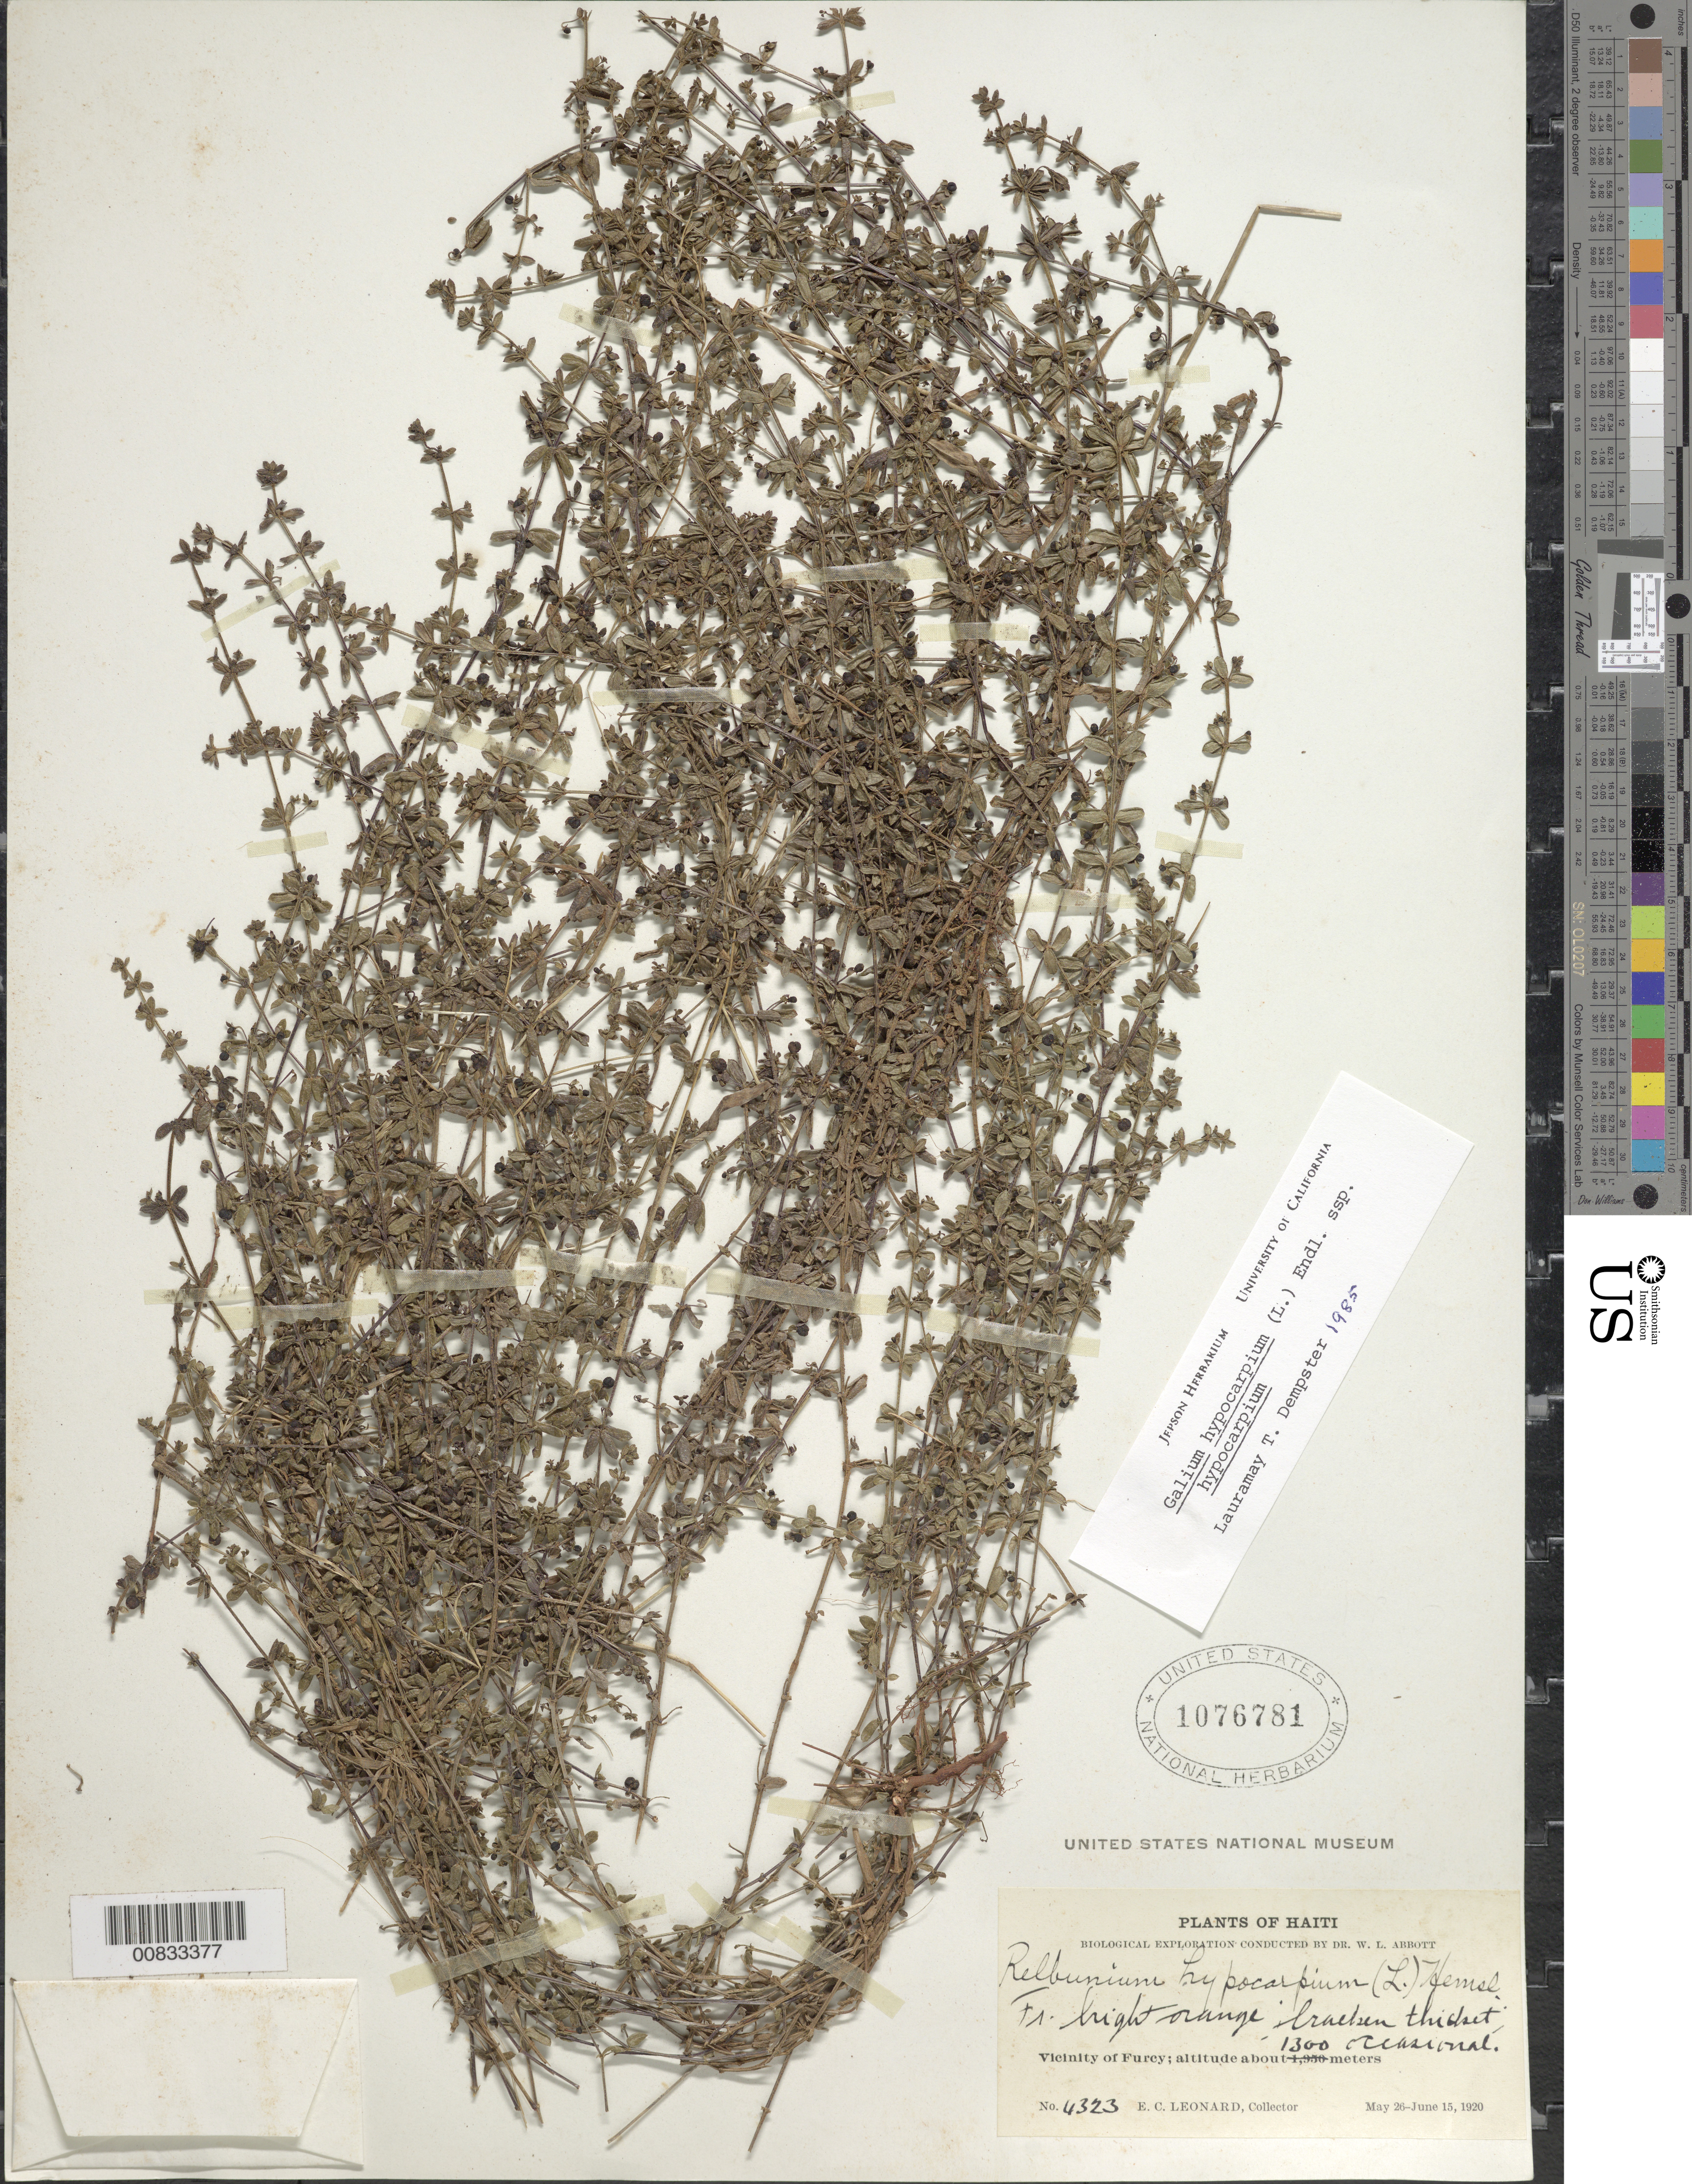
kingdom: Plantae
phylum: Tracheophyta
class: Magnoliopsida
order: Gentianales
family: Rubiaceae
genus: Galium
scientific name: Galium hypocarpium subsp. hypocarpium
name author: (L.) Endl. ex Griseb.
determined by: Dempster, L. T.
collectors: E. C. Leonard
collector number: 4323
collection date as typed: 26 May 1920 to 15 Jun 1920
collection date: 1920-05-26/1920-06-15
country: Haiti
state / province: Ouest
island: Hispaniola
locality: Vicinity of Furcy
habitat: Bracken thicket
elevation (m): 1300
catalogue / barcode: US 1076781